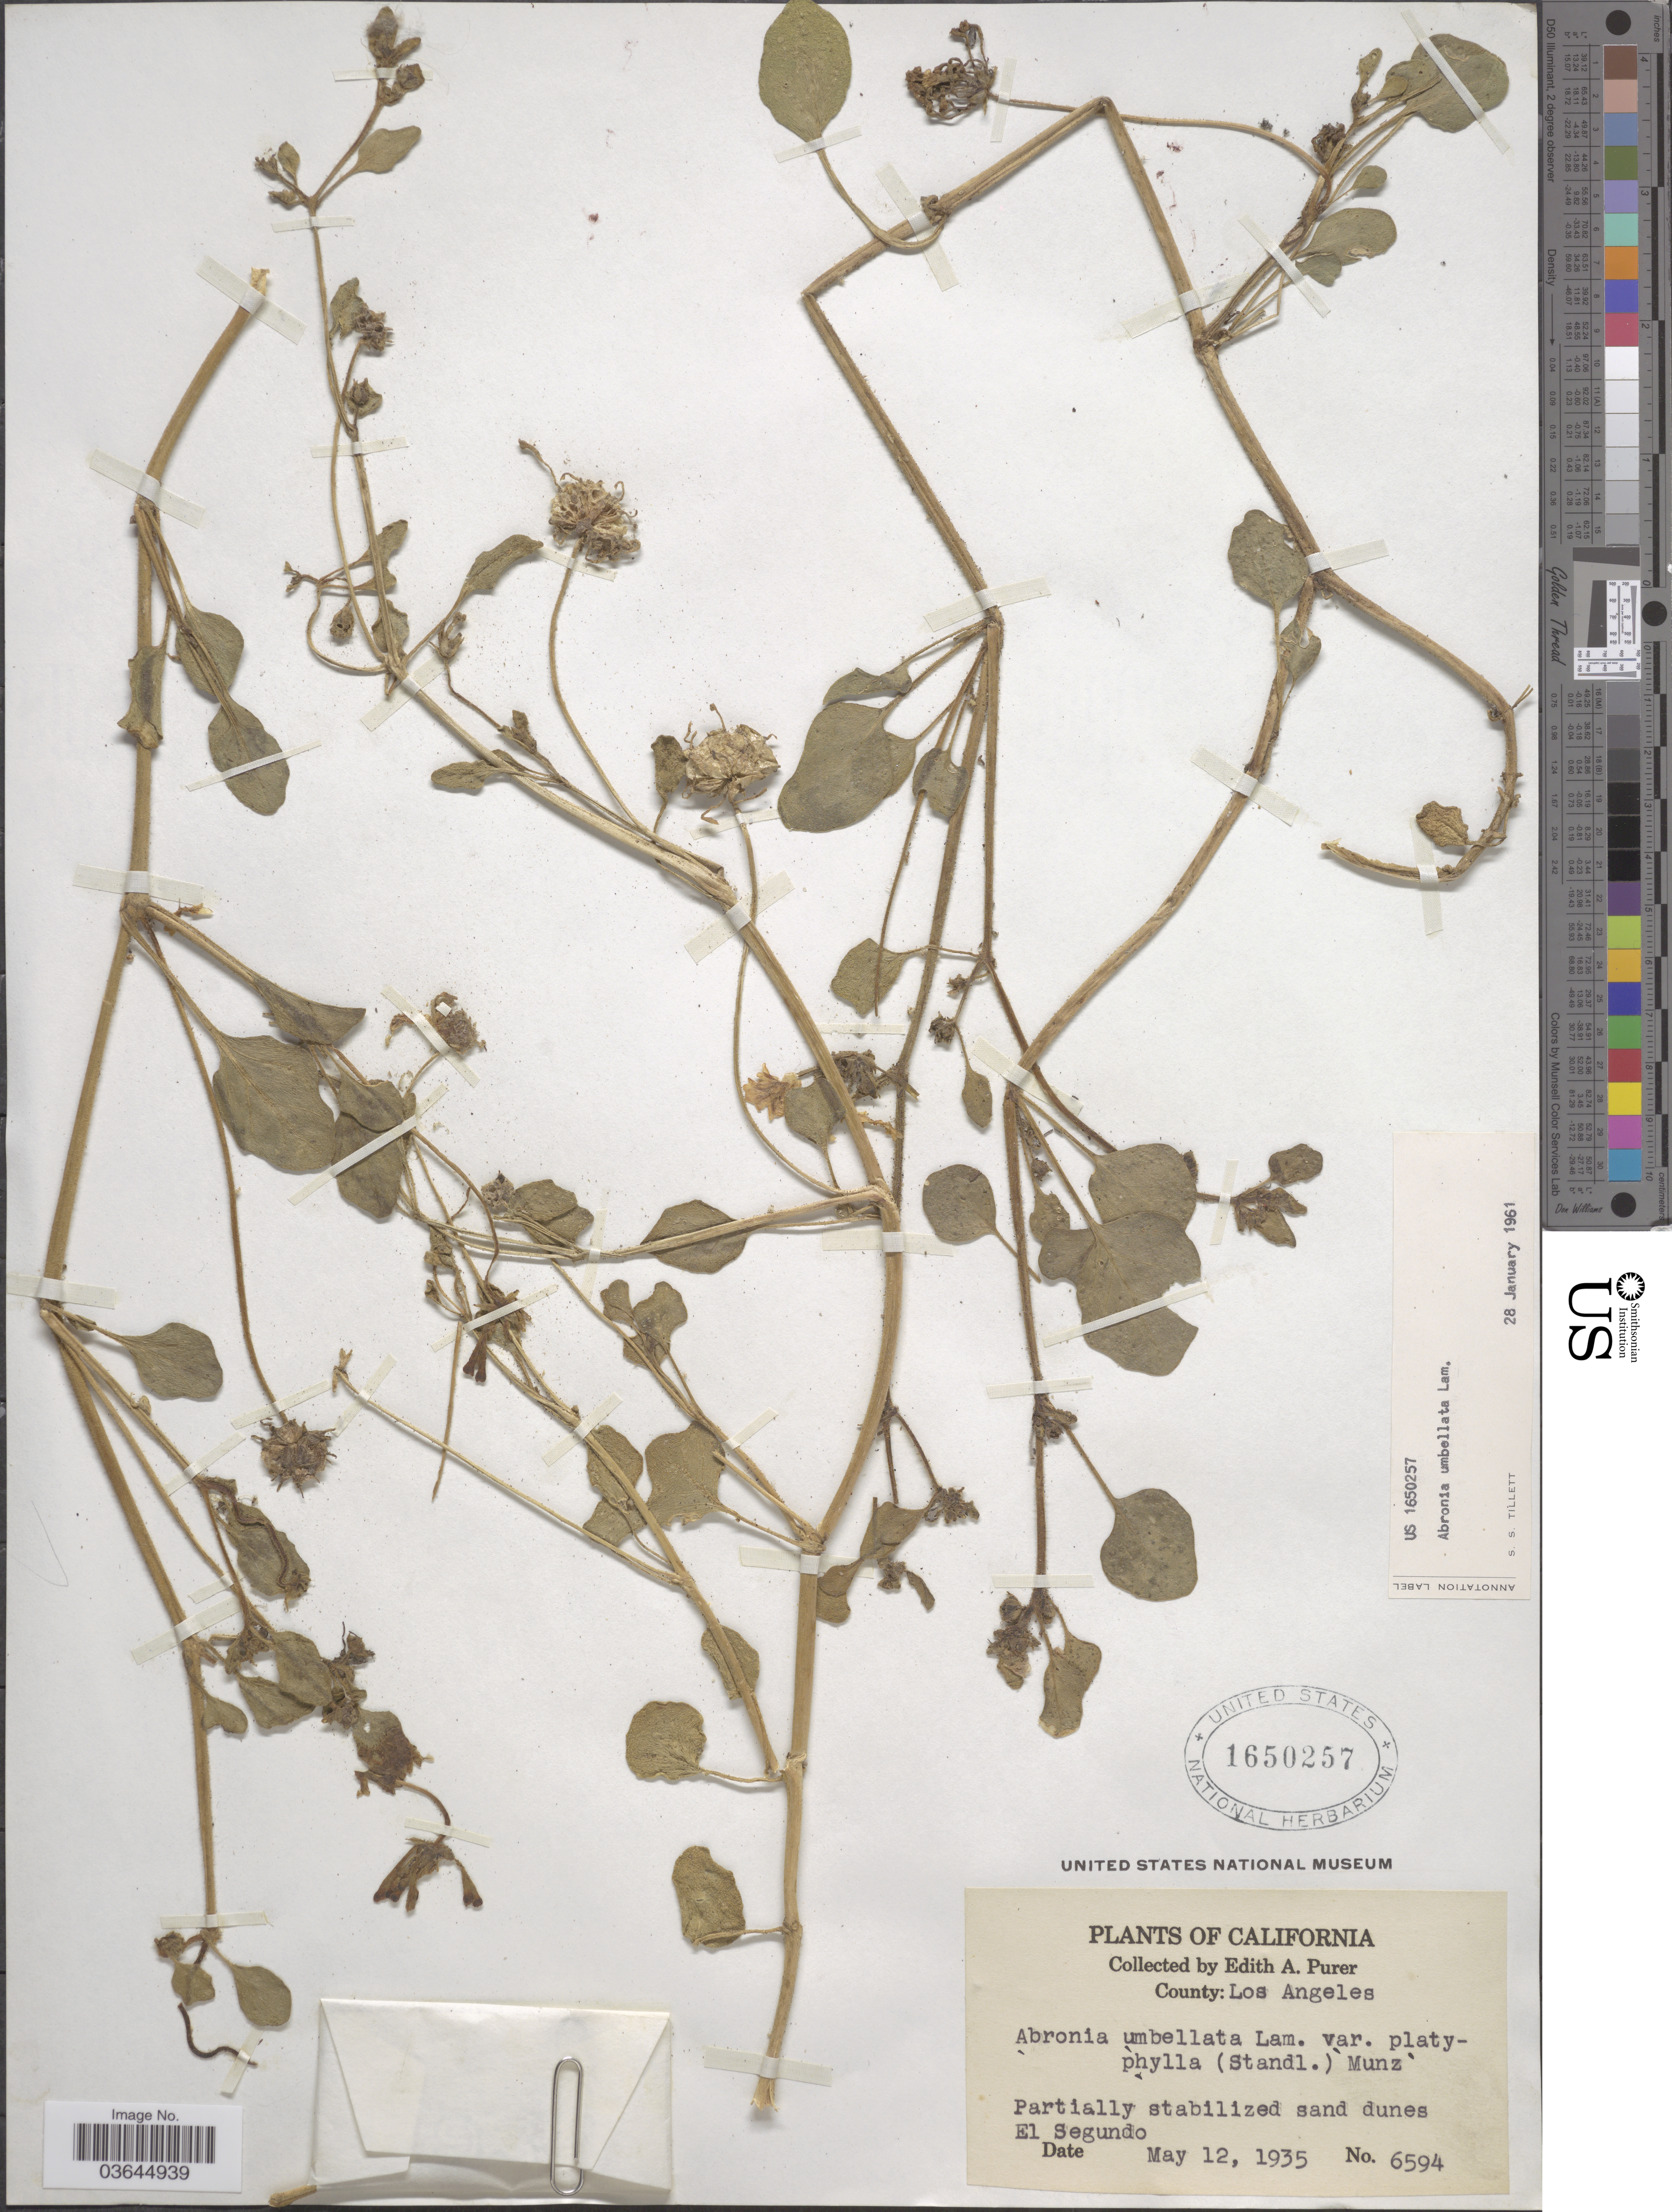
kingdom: Plantae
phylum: Tracheophyta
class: Magnoliopsida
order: Caryophyllales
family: Nyctaginaceae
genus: Abronia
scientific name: Abronia umbellata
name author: Lam.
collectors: E. Purer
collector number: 6594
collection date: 1935-05-12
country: United States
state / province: California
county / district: Los Angeles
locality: County: Los Angeles. El Segundo.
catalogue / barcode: US 1650257